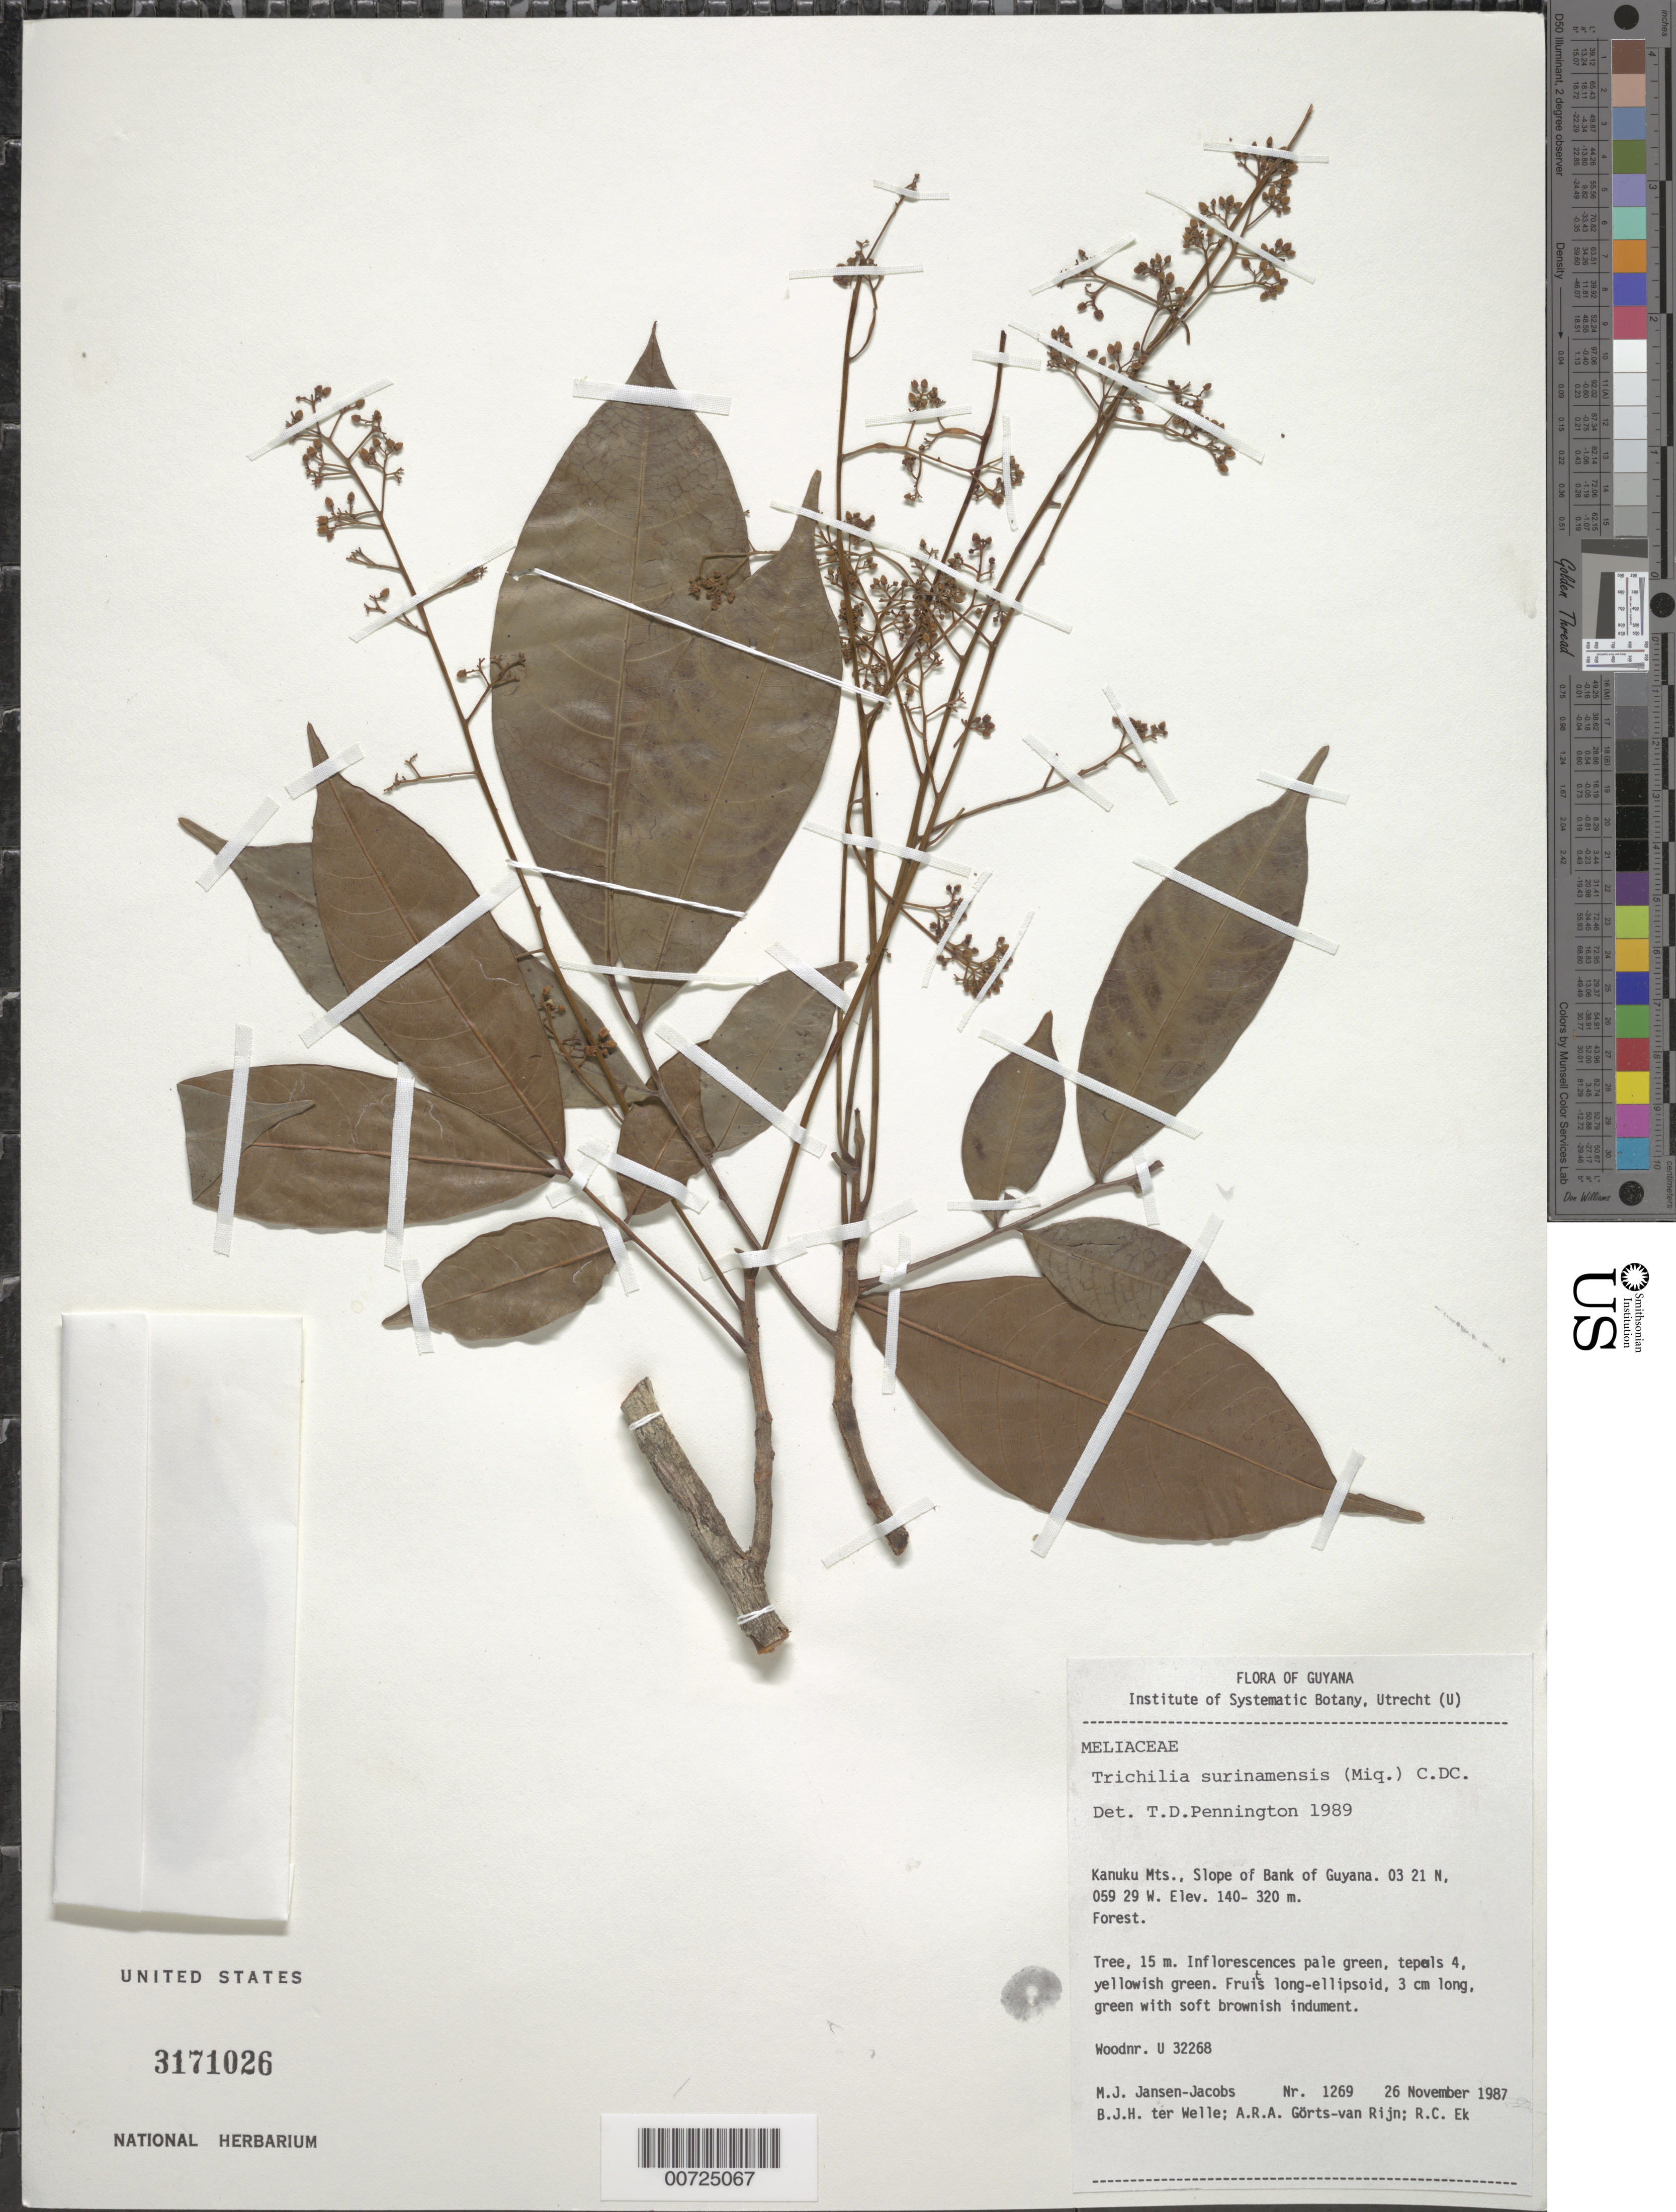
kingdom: Plantae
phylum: Tracheophyta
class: Magnoliopsida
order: Sapindales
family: Meliaceae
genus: Trichilia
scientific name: Trichilia surinamensis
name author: (Miq.) C. DC.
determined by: Pennington, T. D., (K)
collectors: M. J. Jansen-Jacobs, B. Welle, A. .R. A. Görts-van Rijn & R. C. Ek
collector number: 1269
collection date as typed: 26-Nov-87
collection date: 1987-11-26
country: Guyana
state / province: U. Takutu-U. Essequibo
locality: Bank of Guyana, slope of, Kanuku Mts.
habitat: Forest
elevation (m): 140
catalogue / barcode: US 3171026